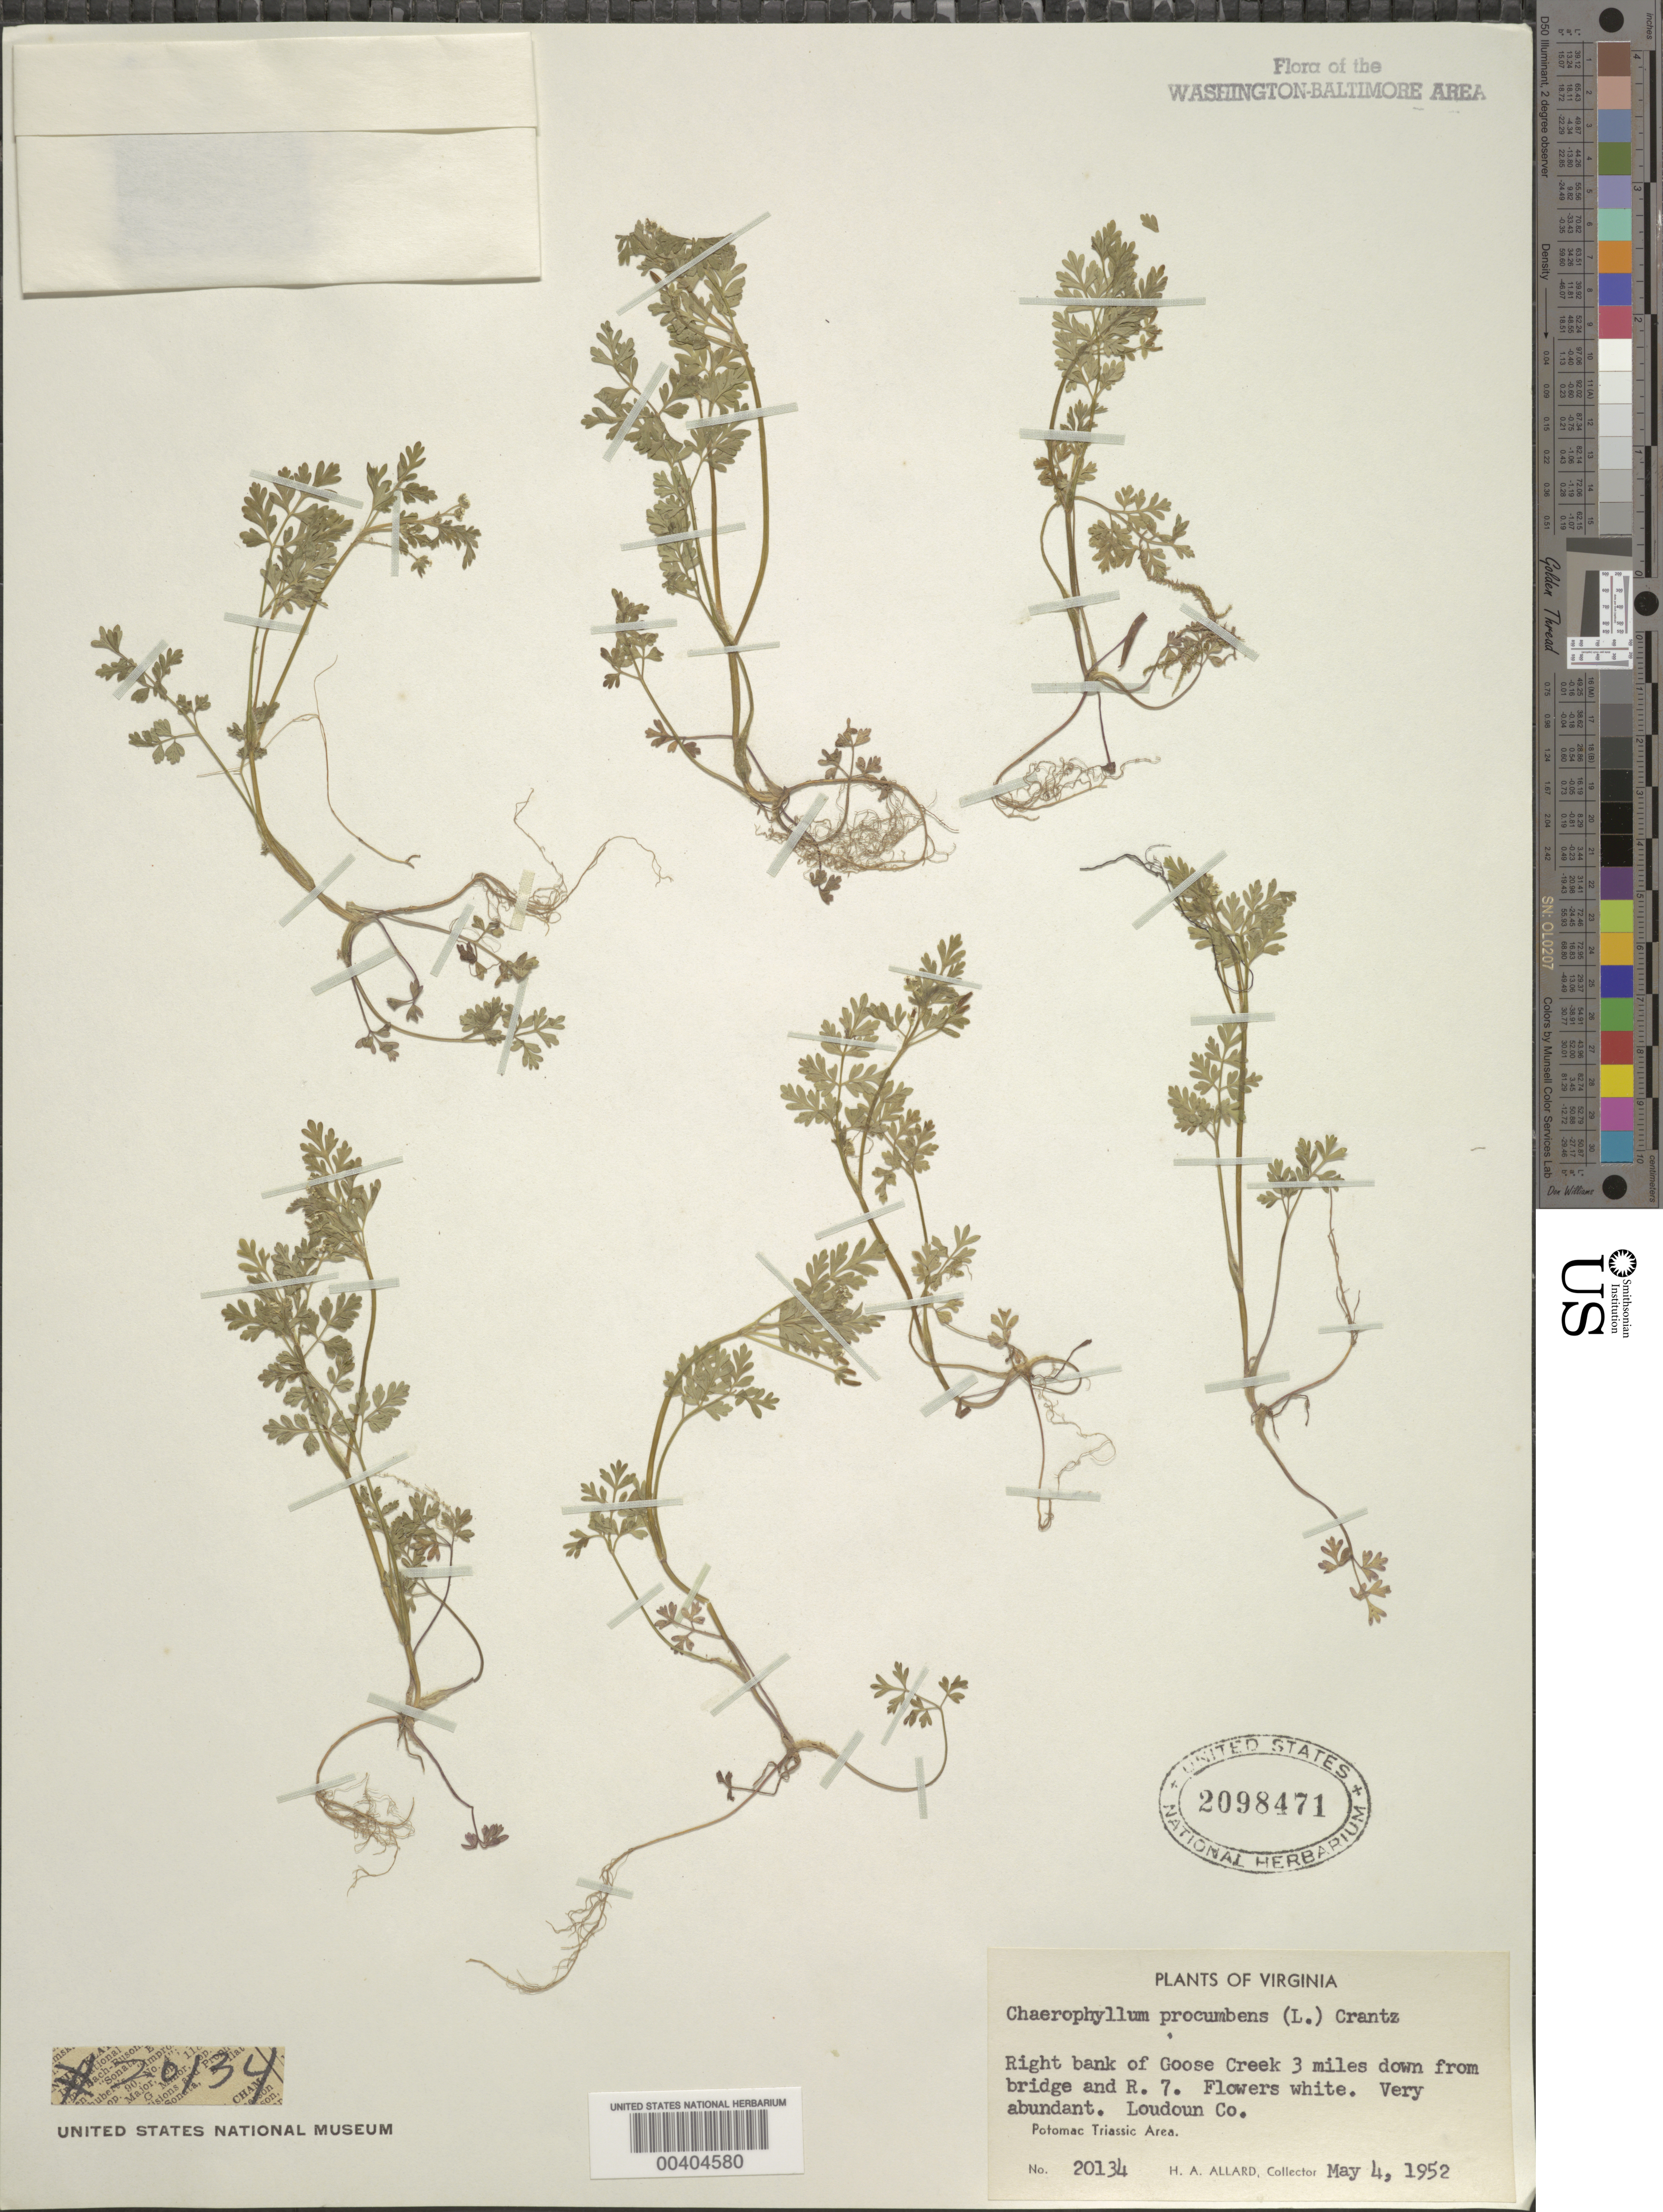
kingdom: Plantae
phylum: Tracheophyta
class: Magnoliopsida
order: Apiales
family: Apiaceae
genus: Chaerophyllum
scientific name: Chaerophyllum procumbens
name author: (L.) Crantz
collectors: H. A. Allard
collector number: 20134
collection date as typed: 04 May 1952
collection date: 1952-05-04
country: United States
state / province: Virginia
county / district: Loudoun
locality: downstream from Route 7 on Goose Creek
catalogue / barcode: US 2098471